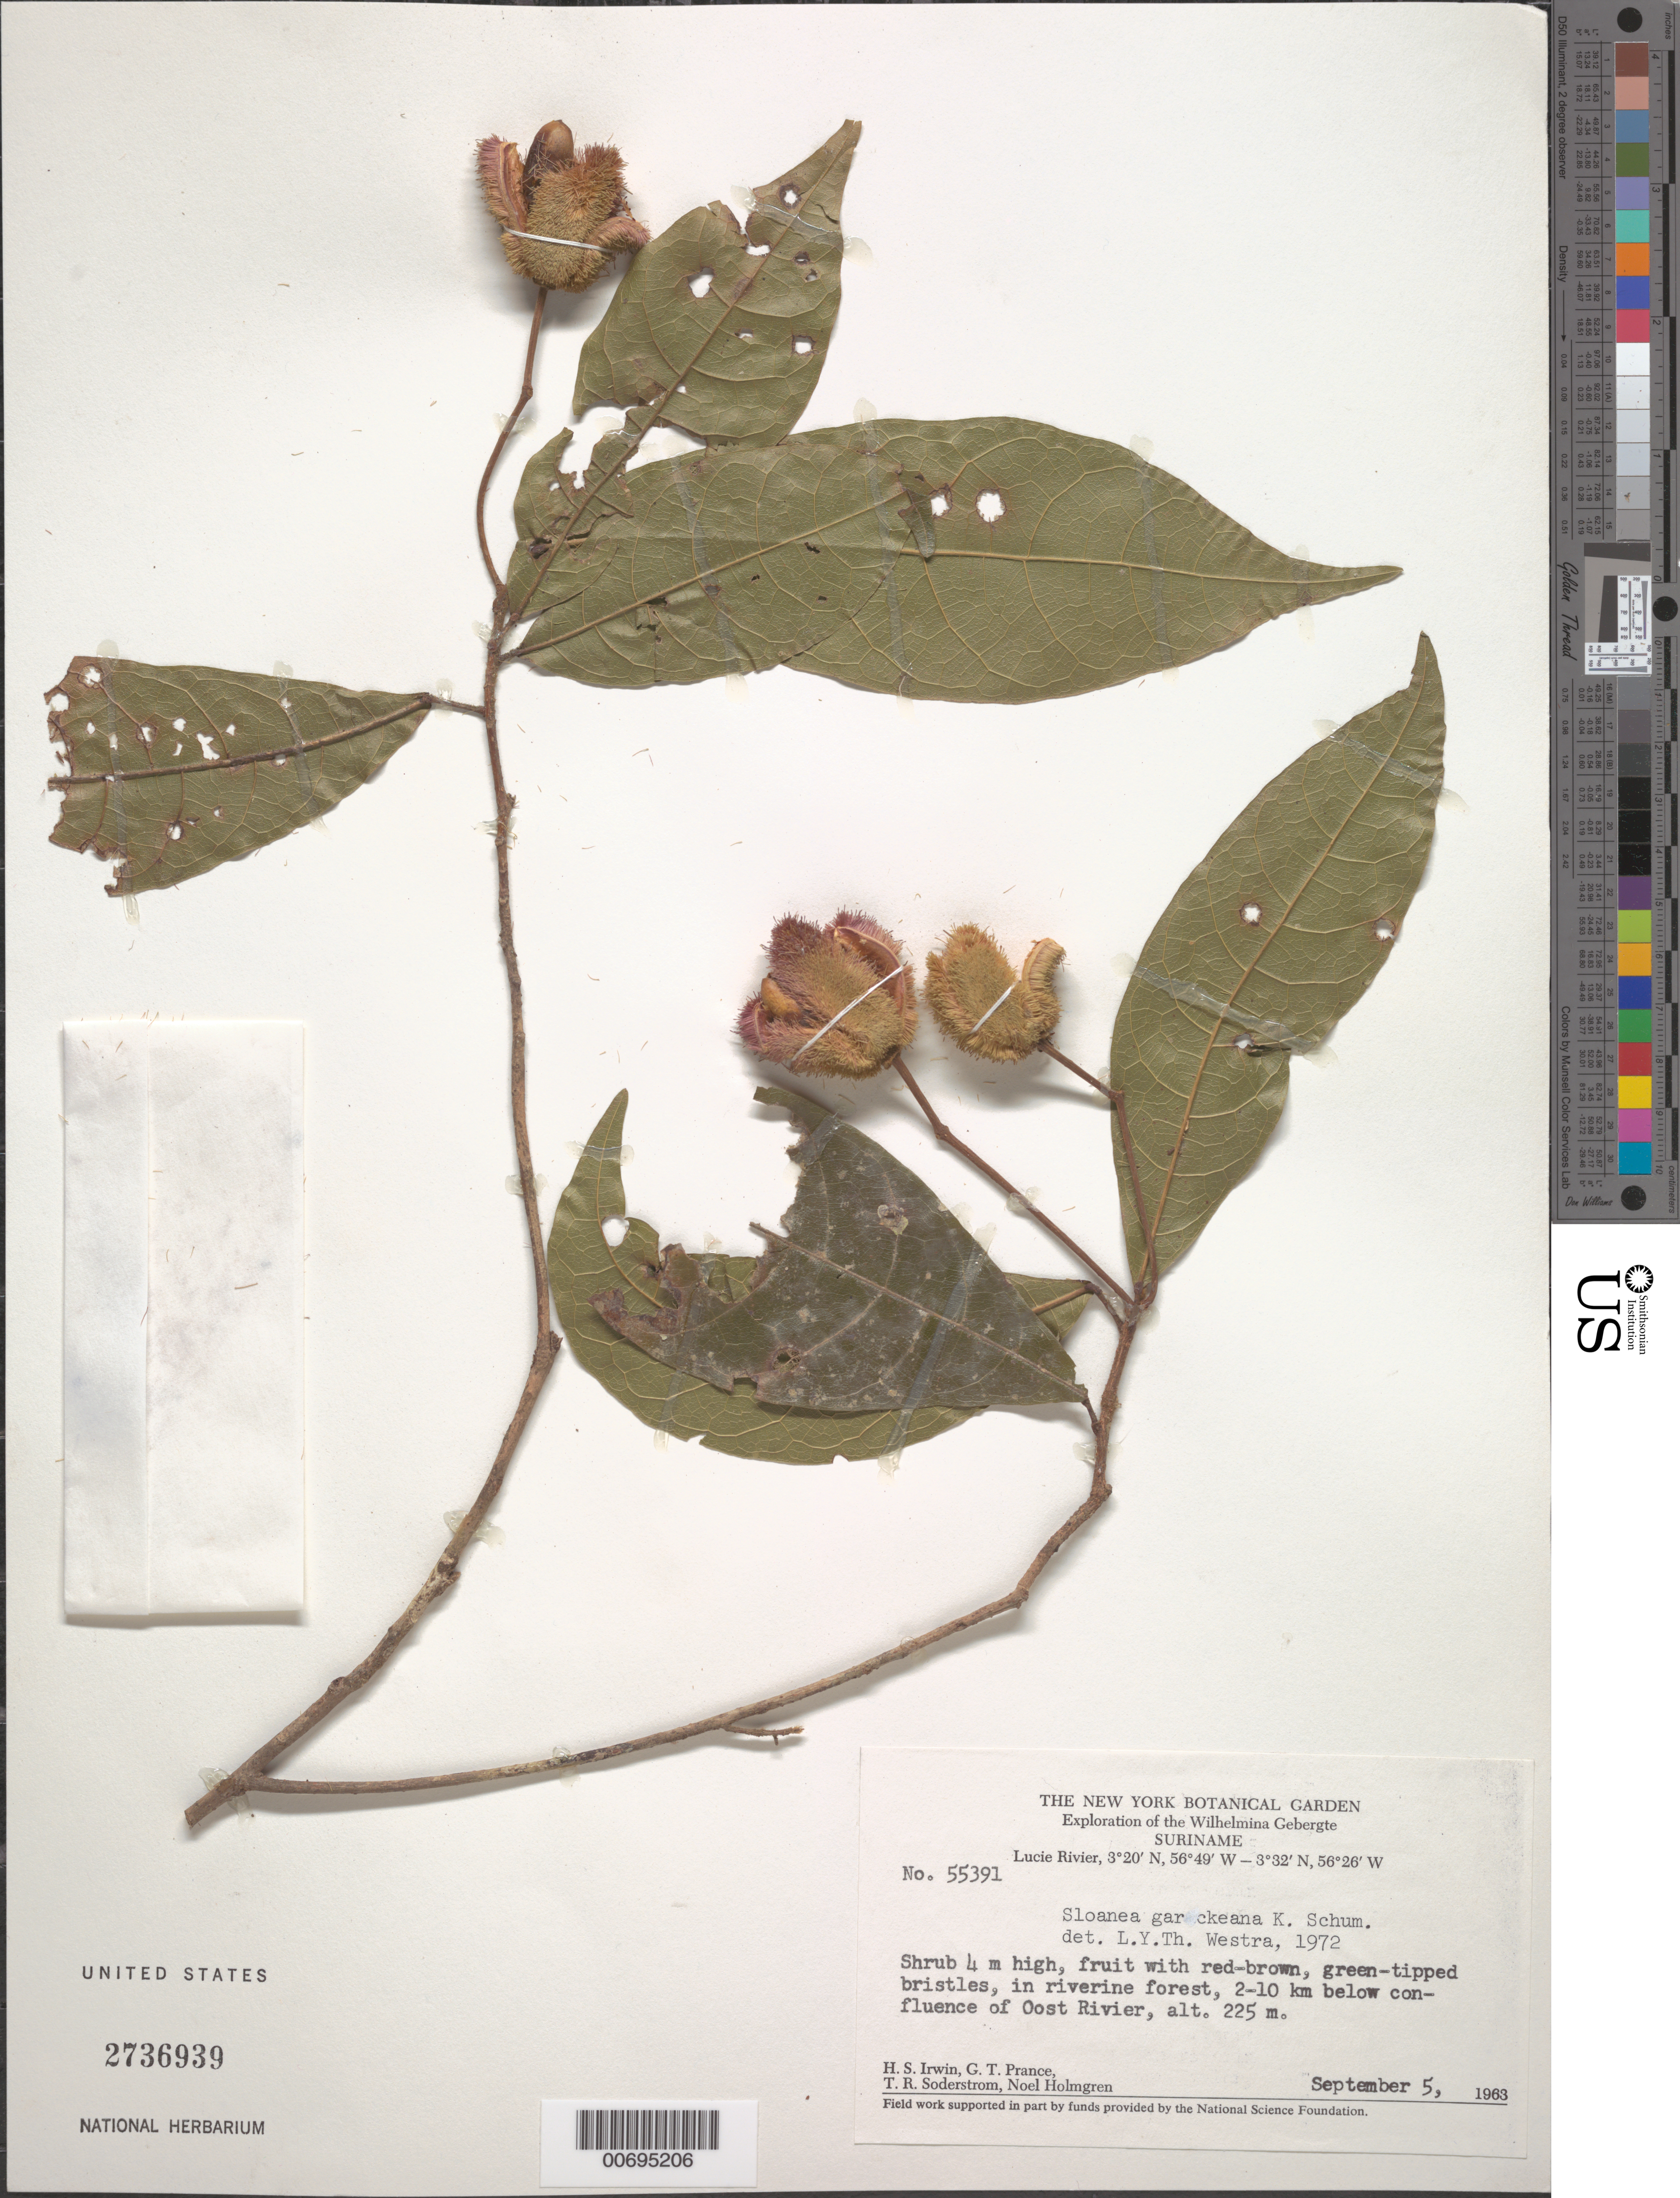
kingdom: Plantae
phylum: Tracheophyta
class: Magnoliopsida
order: Oxalidales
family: Elaeocarpaceae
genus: Sloanea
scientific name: Sloanea garckeana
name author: K. Schum.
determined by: Westra, L. Y. T., (U), Nationaal Herbarium Nederland, Utrecht University branch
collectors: H. Irwin, G. T. Prance, T. R. Soderstrom & N. H. Holmgren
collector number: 55391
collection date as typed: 5-Sep-63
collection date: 1963-09-05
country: Suriname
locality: Lucie R., 2-10 km below confl. with Oost R., Wilhelmina Gebergte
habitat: Riverine forest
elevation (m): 225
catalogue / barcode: US 2736939